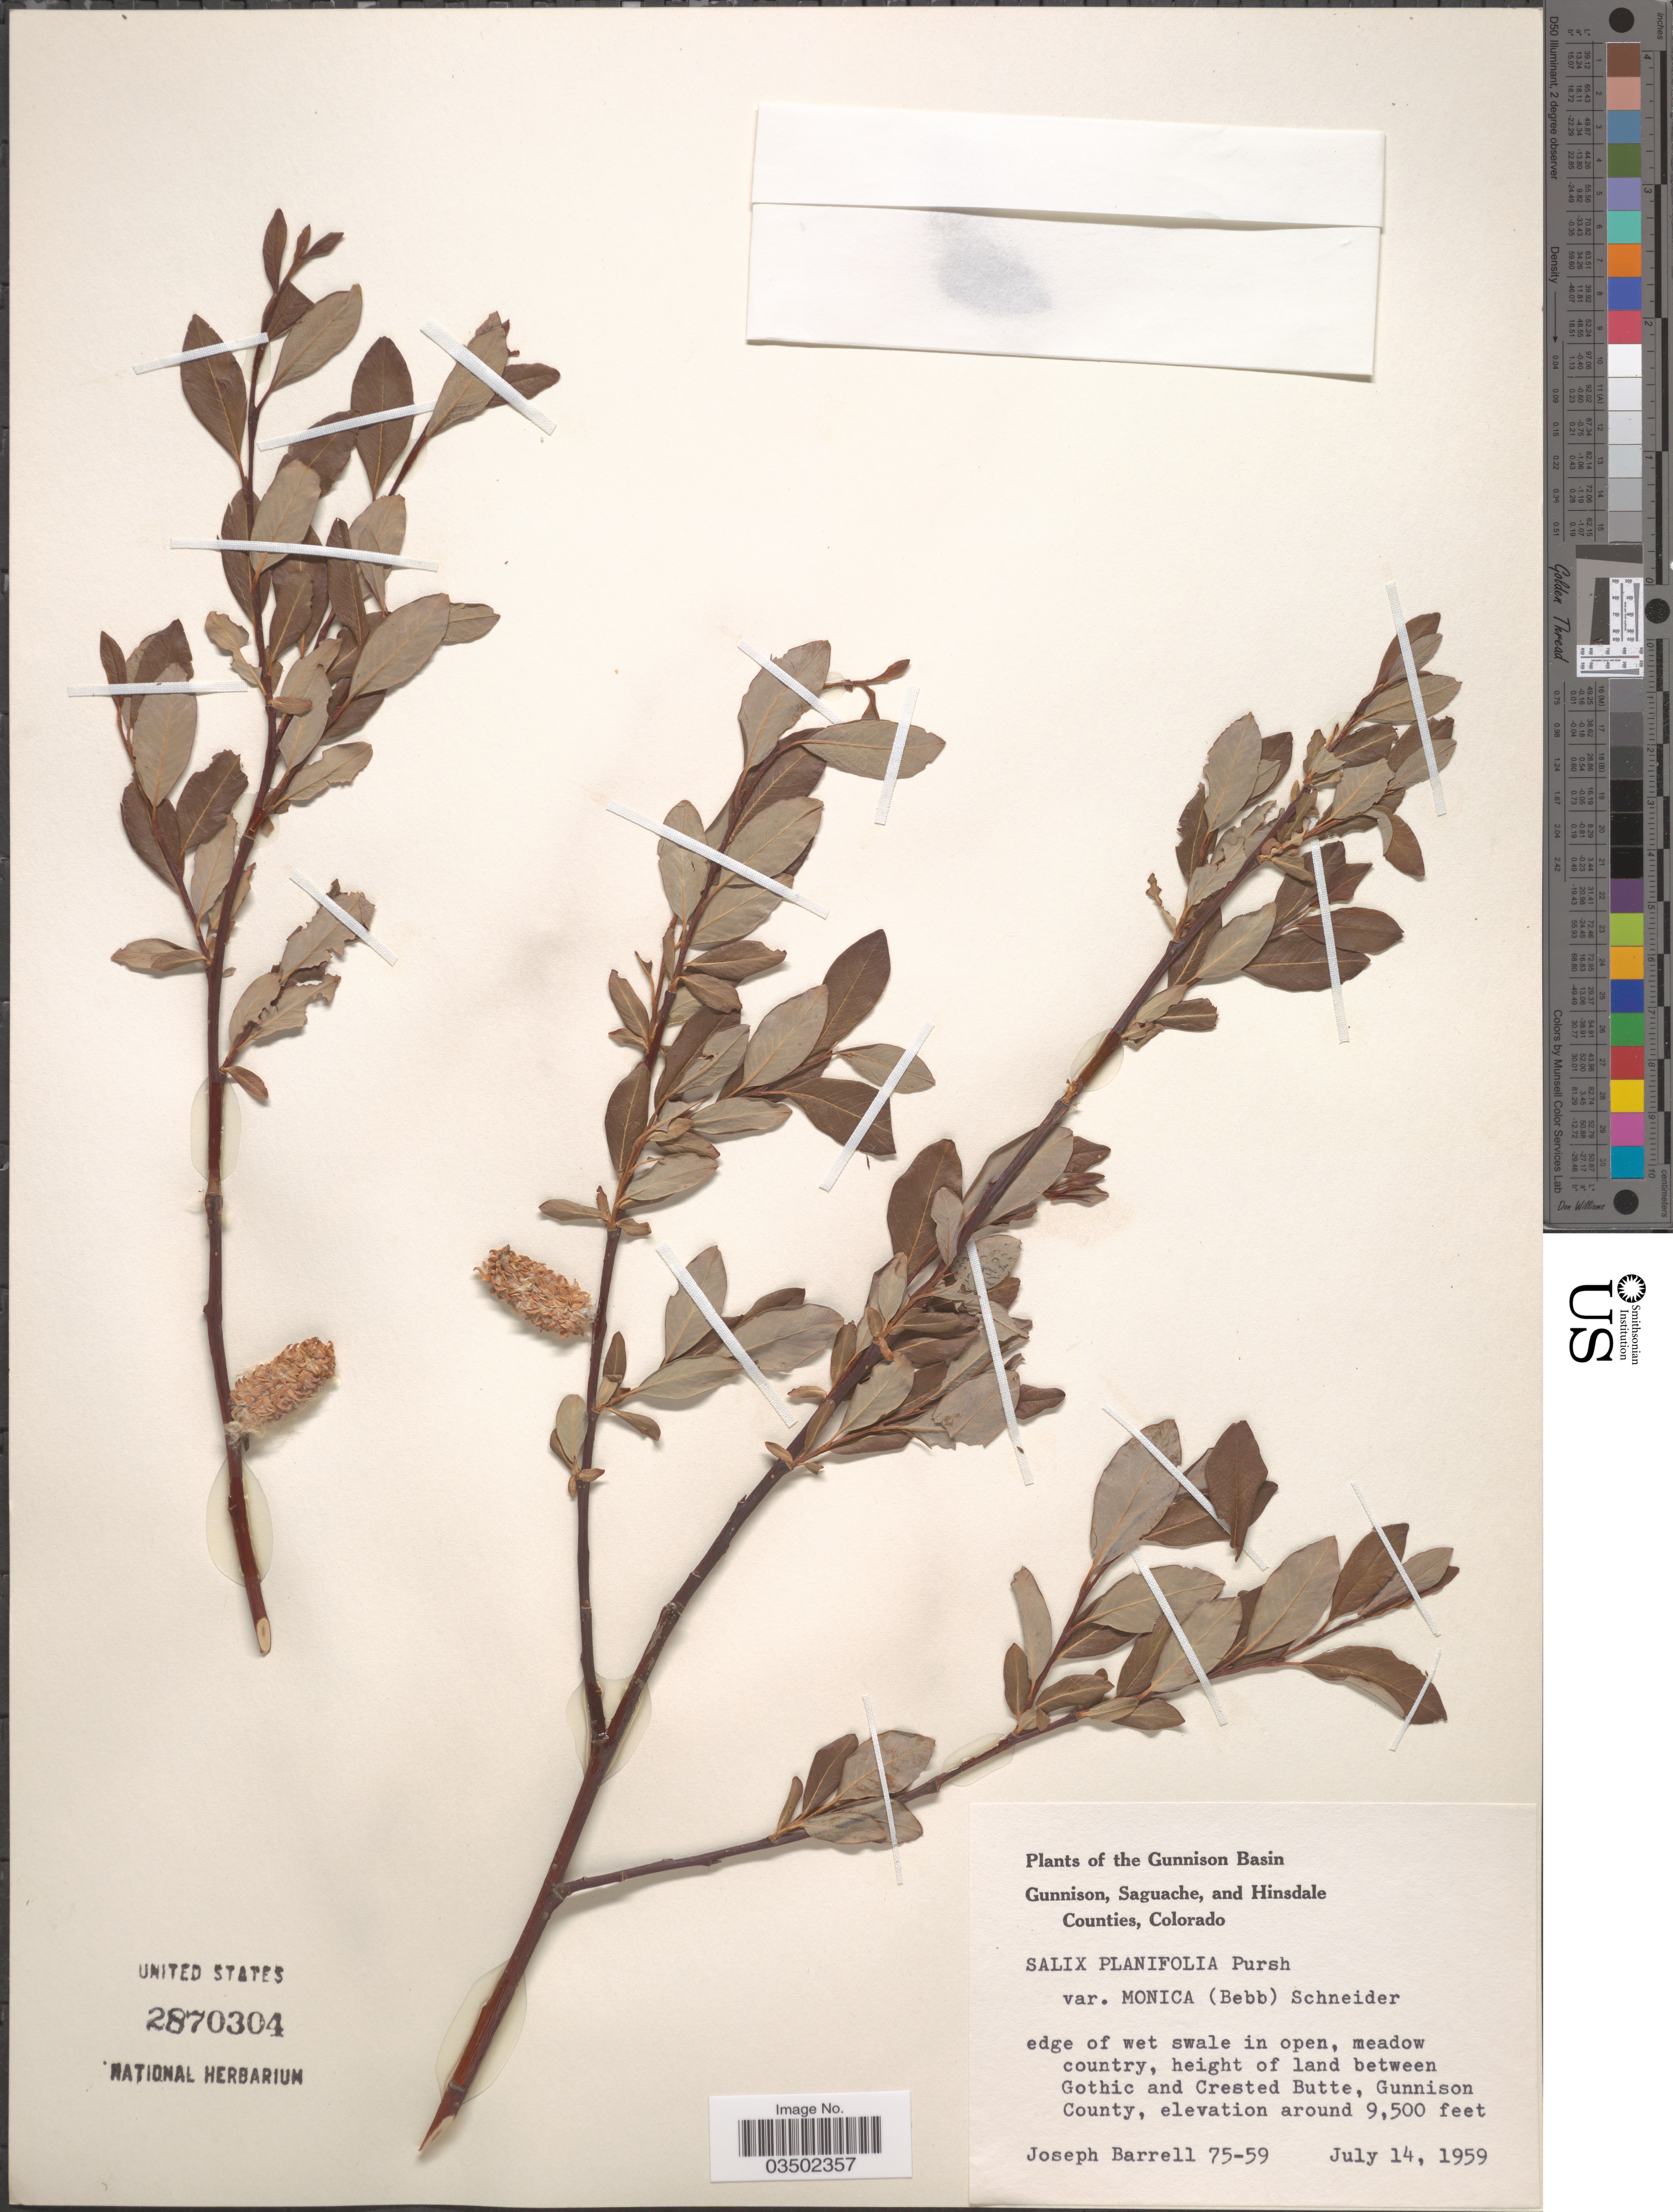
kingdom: Plantae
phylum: Tracheophyta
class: Magnoliopsida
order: Malpighiales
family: Salicaceae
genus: Salix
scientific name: Salix planifolia var. monica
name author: (Bebb) C.K. Schneid.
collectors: J. Barrell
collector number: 75-59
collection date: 1959-07-14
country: United States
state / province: Colorado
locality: The Gunnison Basin. Height of land between Gothic and Crested Butte, Gunnison County.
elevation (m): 2896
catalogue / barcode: US 2870304